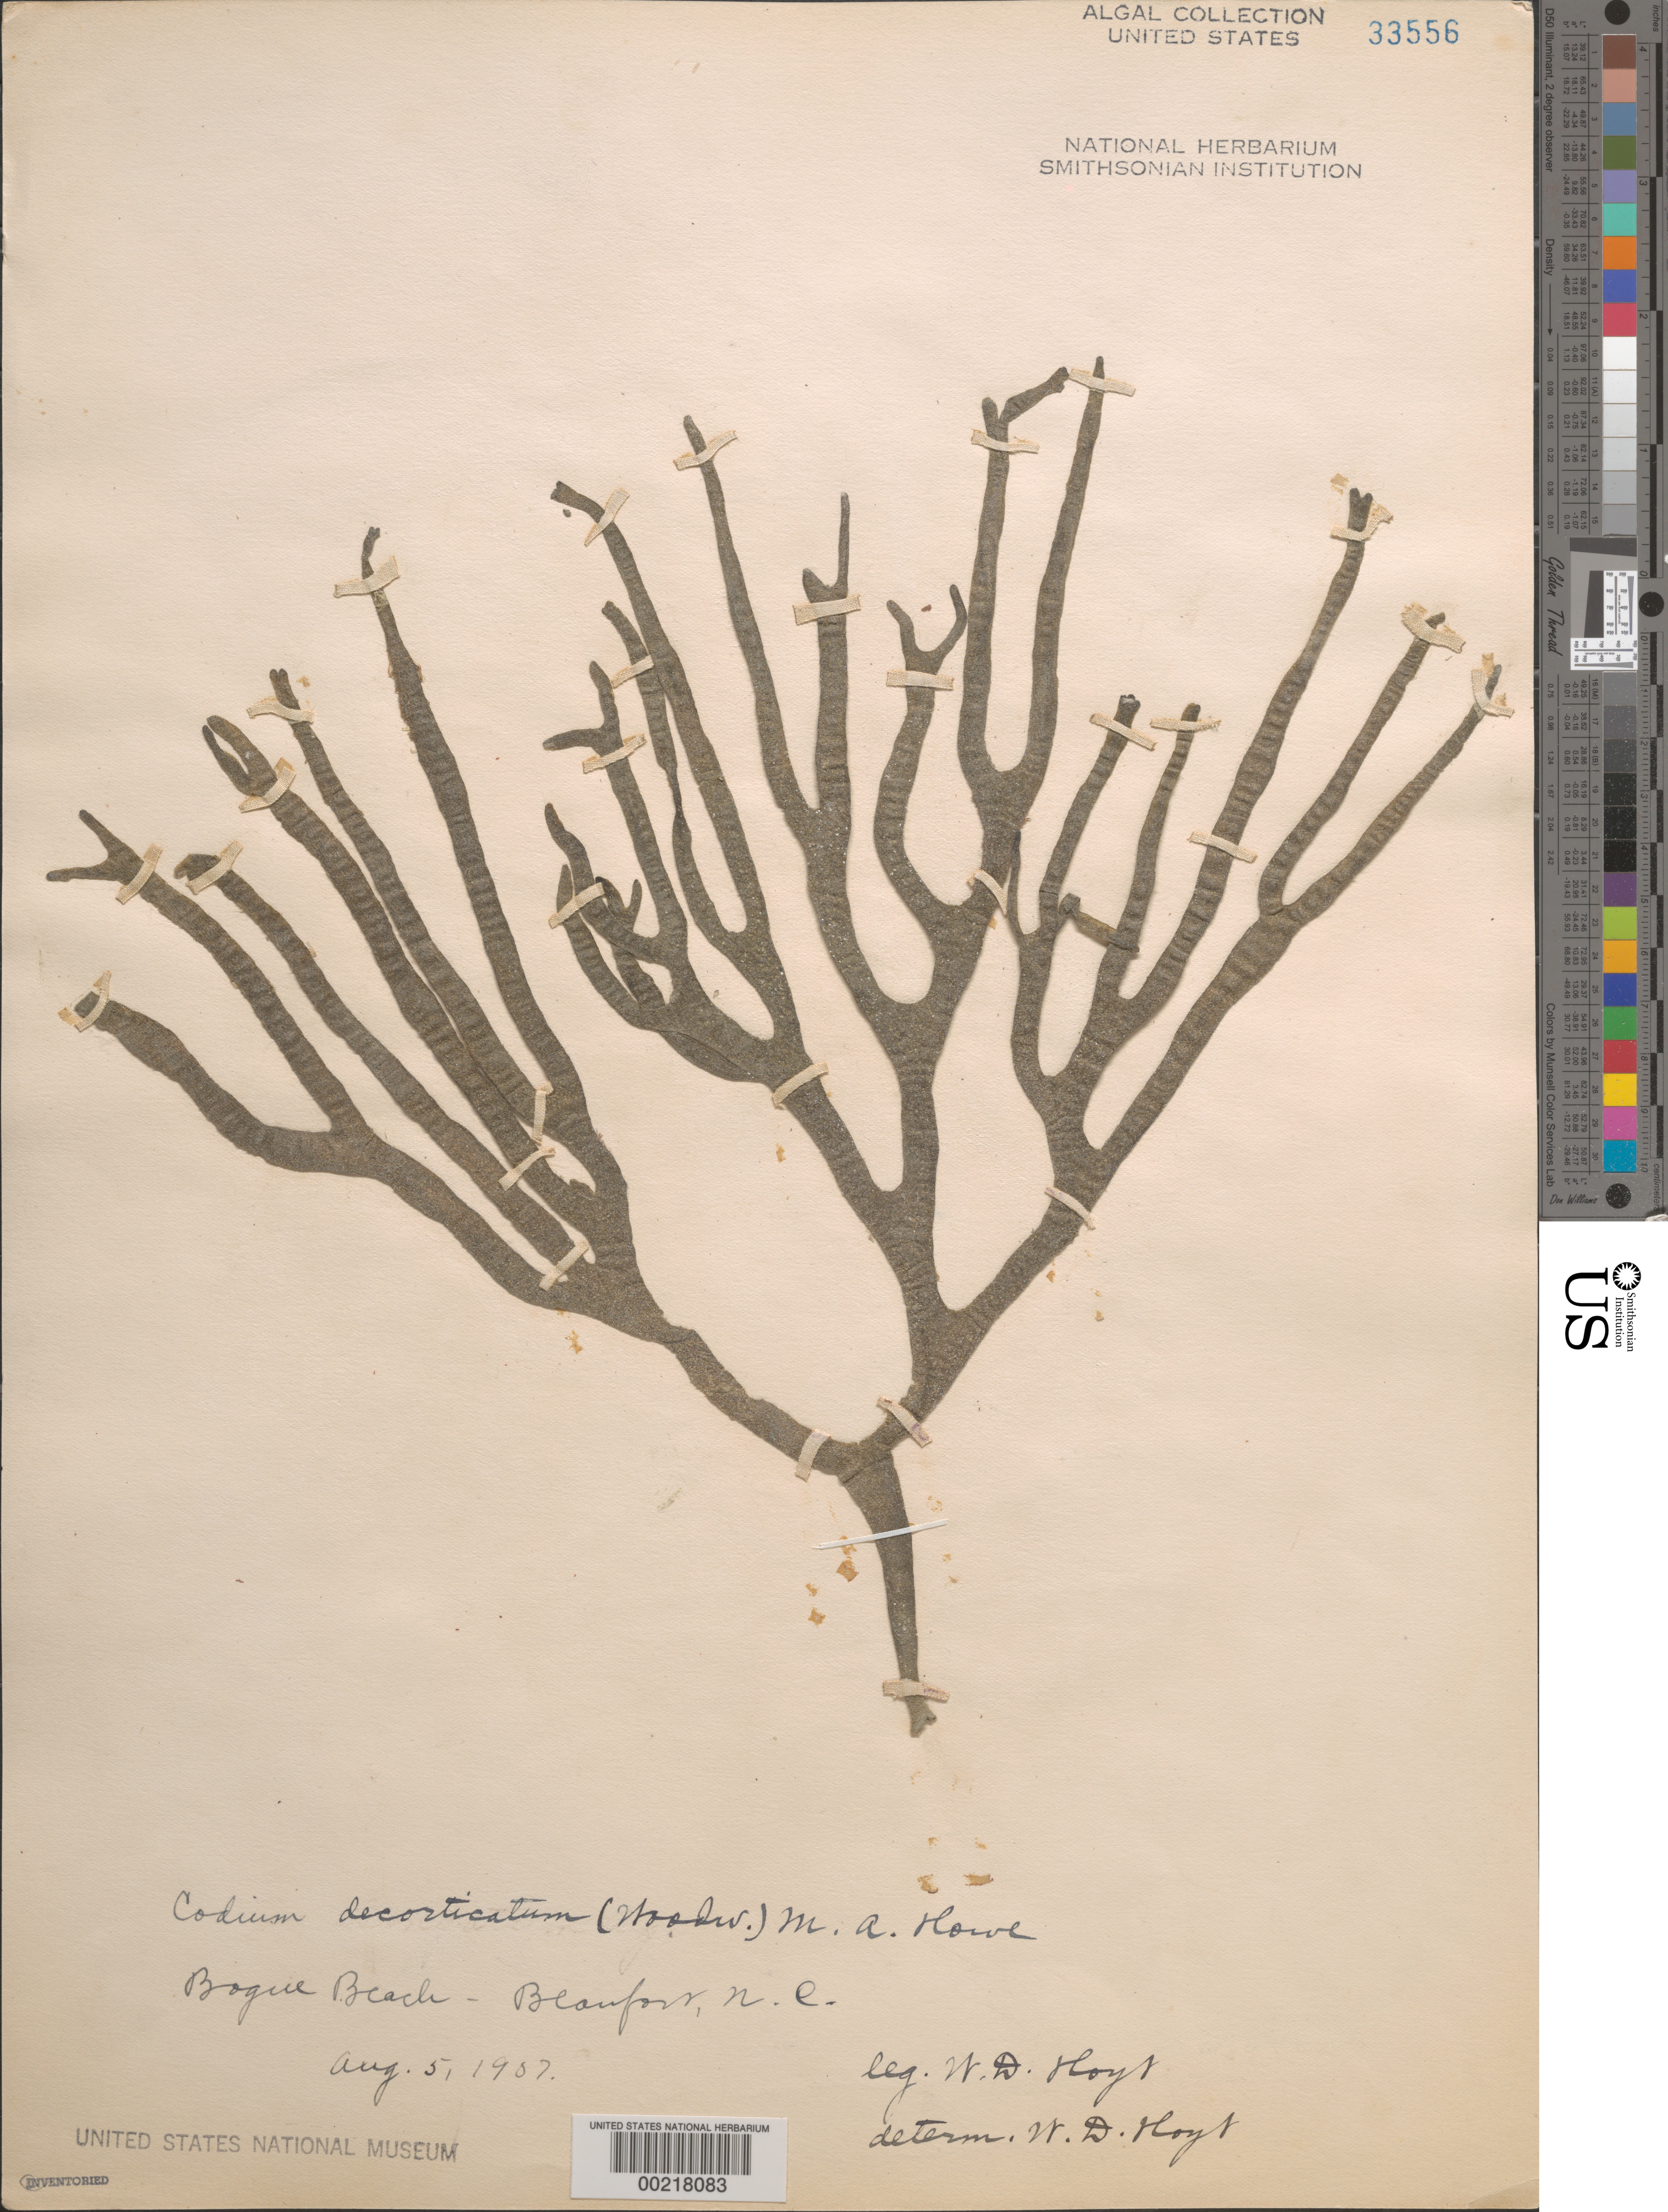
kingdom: Plantae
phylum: Chlorophyta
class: Ulvophyceae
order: Bryopsidales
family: Codiaceae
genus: Codium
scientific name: Codium decorticatum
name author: (Woodw.) M. Howe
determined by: Hoyt, W. D.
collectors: W. D. Hoyt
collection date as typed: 05 Aug 1907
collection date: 1907-08-05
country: United States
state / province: North Carolina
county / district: Carteret County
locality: Beaufort, Bogue Beach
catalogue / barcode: US 33556